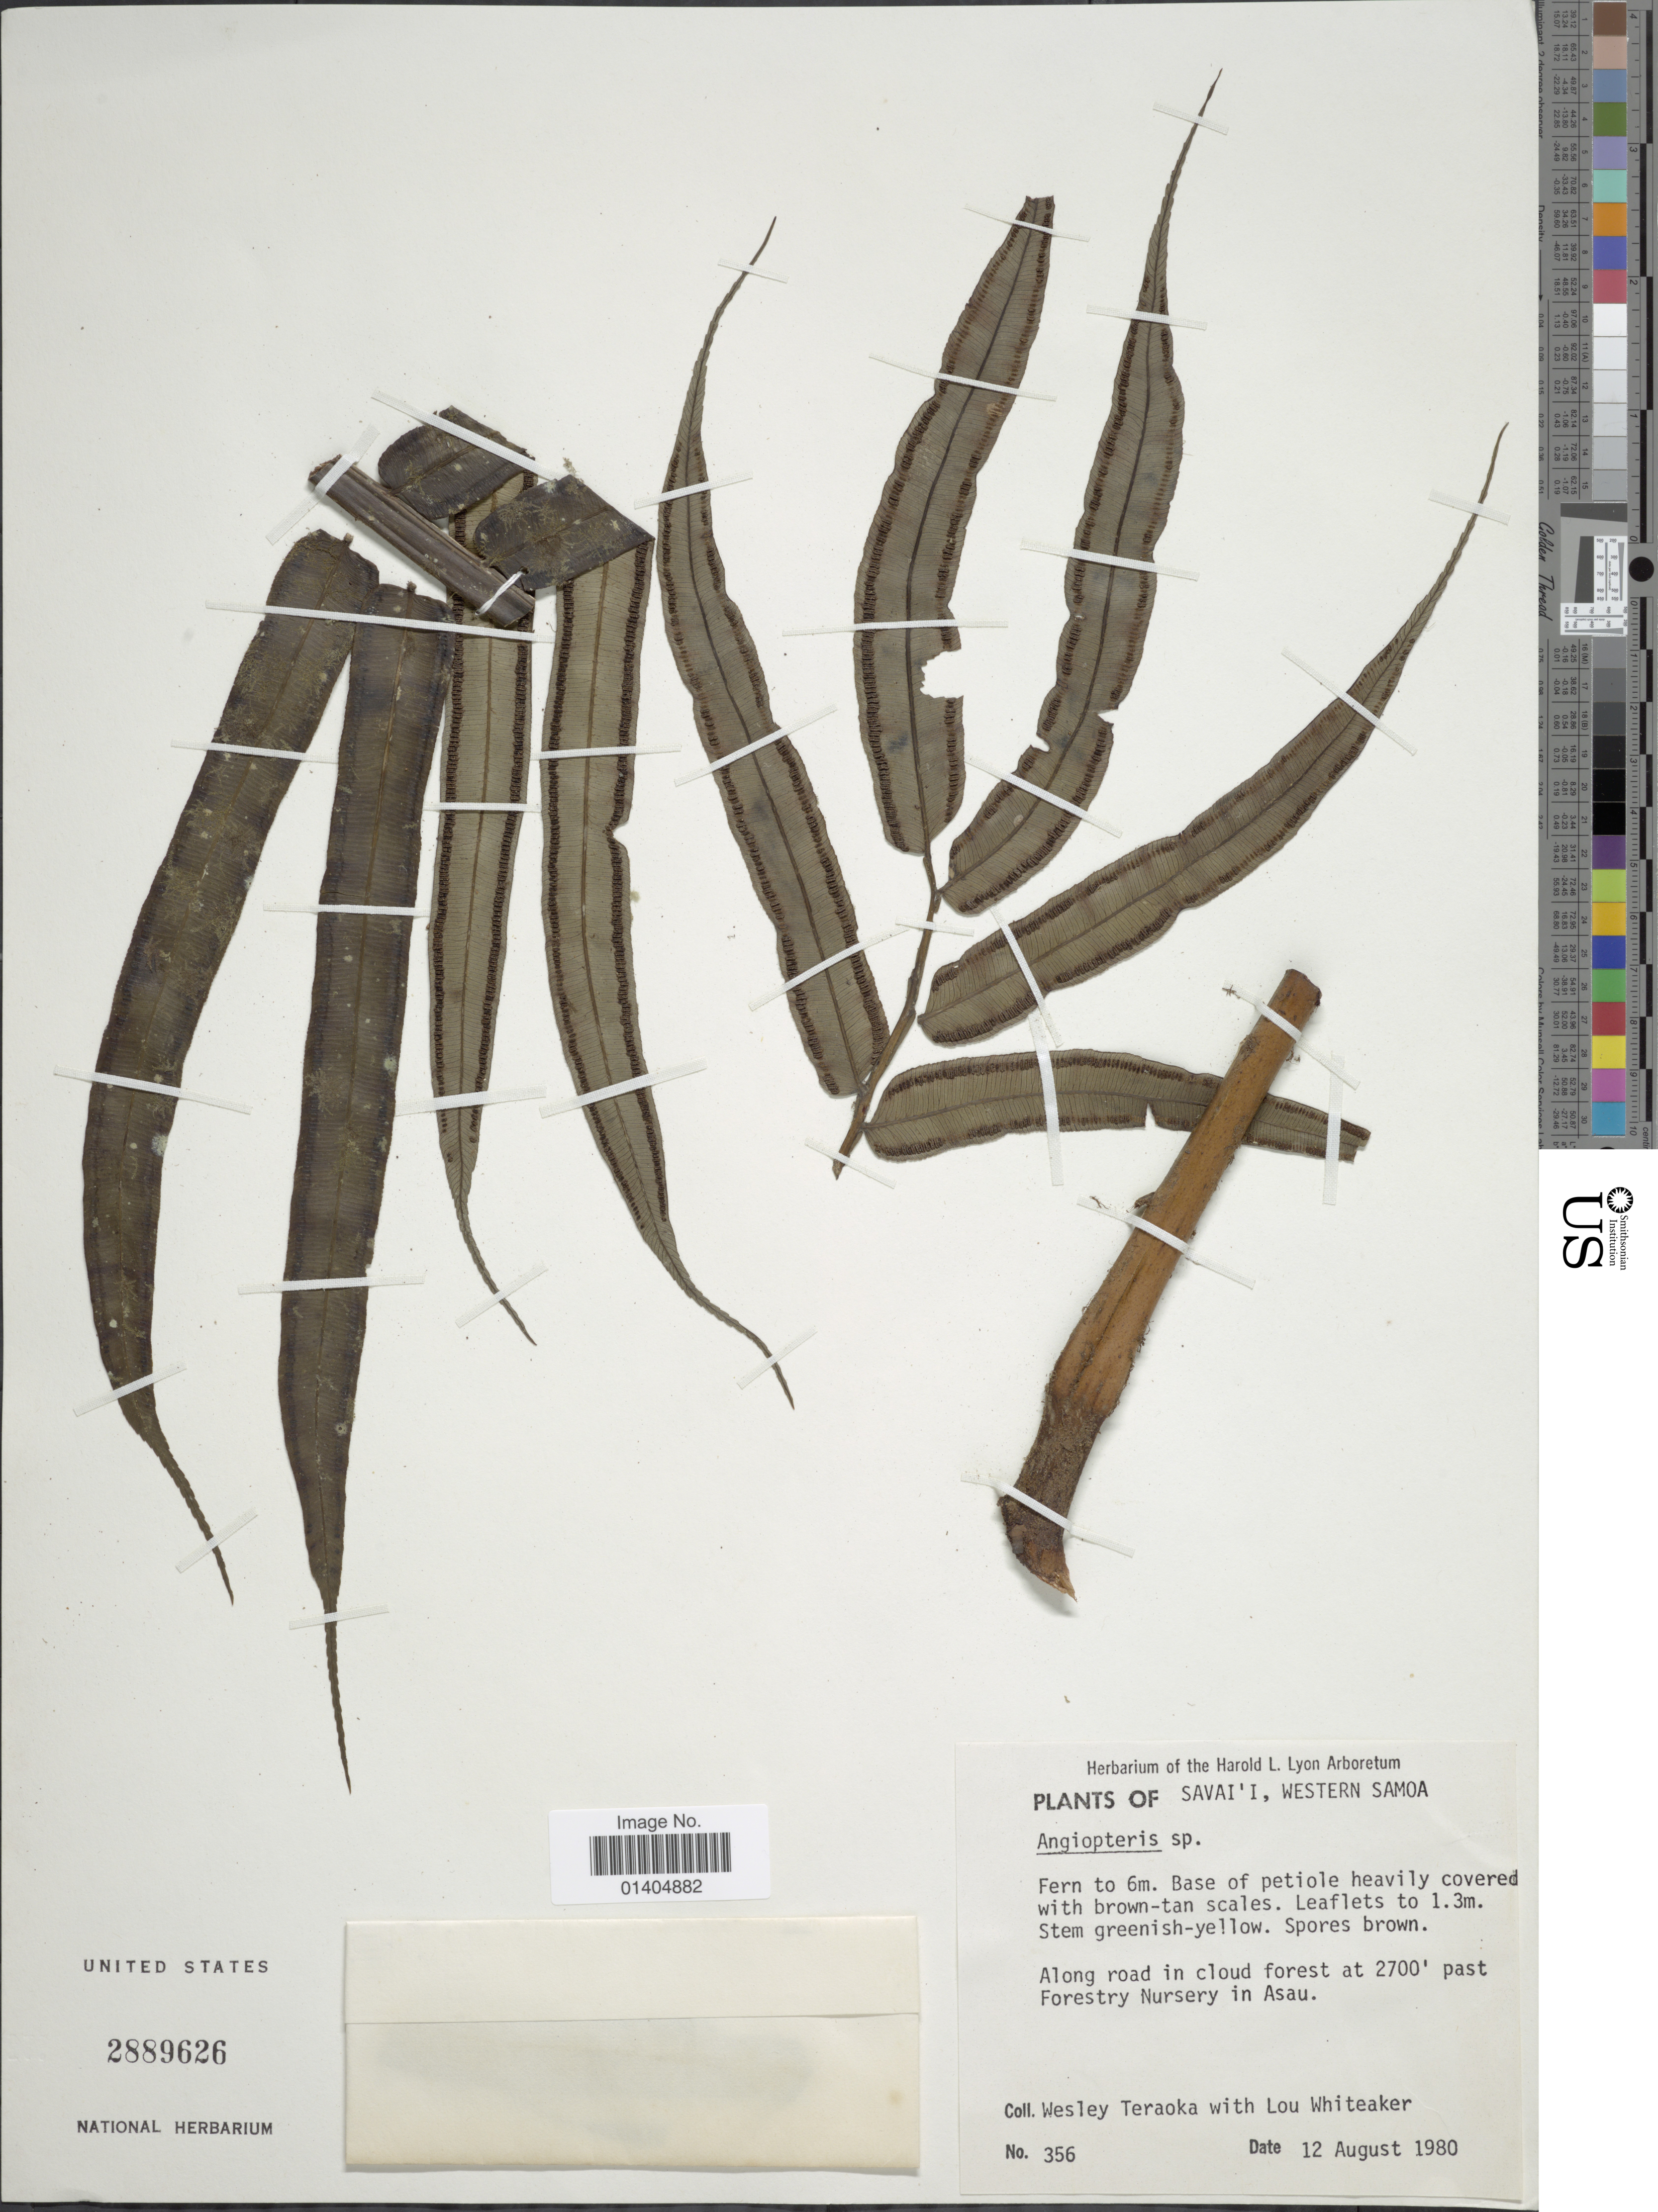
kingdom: Plantae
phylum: Tracheophyta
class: Polypodiopsida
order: Marattiales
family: Marattiaceae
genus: Angiopteris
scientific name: Angiopteris sp.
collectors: W. Teraoka & L. Whiteaker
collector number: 356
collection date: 1980-08-12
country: Samoa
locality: Savai'i, Western Samoa. Along road in cloud forest past Forestry Nursery in Asau.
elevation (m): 823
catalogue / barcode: US 2889626